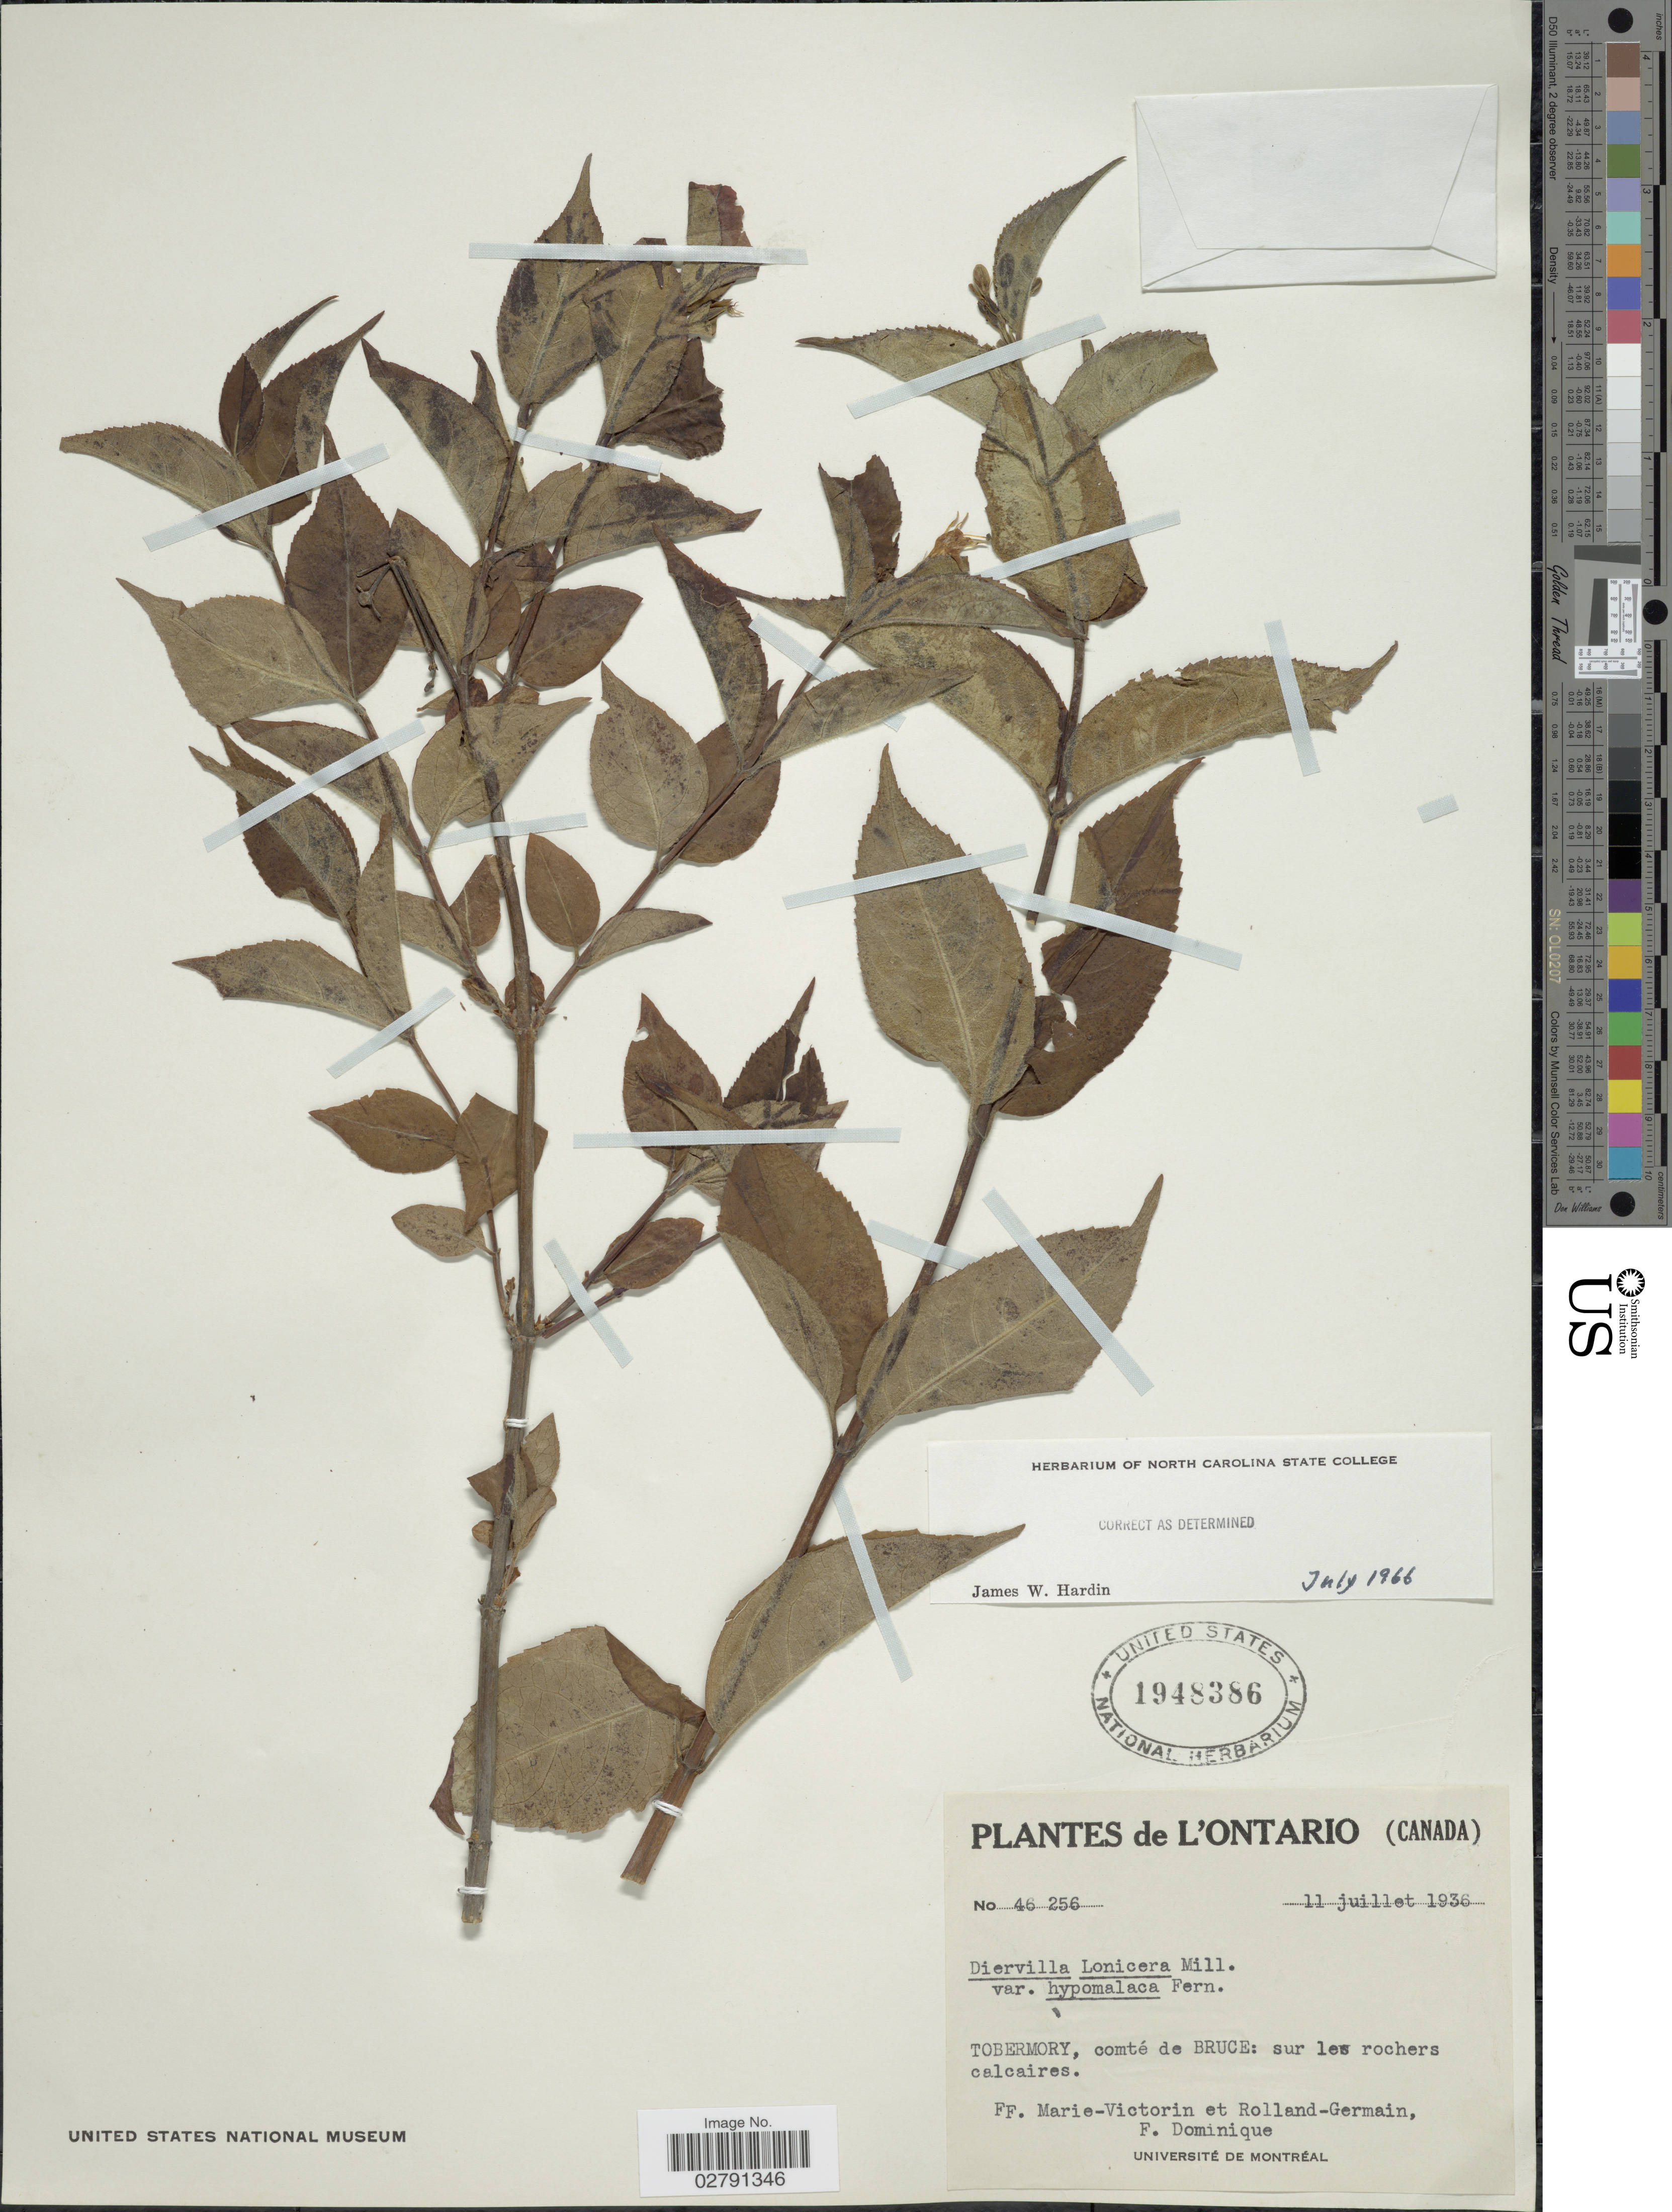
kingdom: Plantae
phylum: Tracheophyta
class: Magnoliopsida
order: Dipsacales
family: Caprifoliaceae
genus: Diervilla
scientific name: Diervilla lonicera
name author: Mill.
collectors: F. Marie-Victorin, Rolland-Germain & F. Dominique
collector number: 46256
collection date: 1936-07-11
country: Canada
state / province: Ontario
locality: Tobermory, comté de Bruce: sur les rochers calcaires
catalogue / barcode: US 1948386